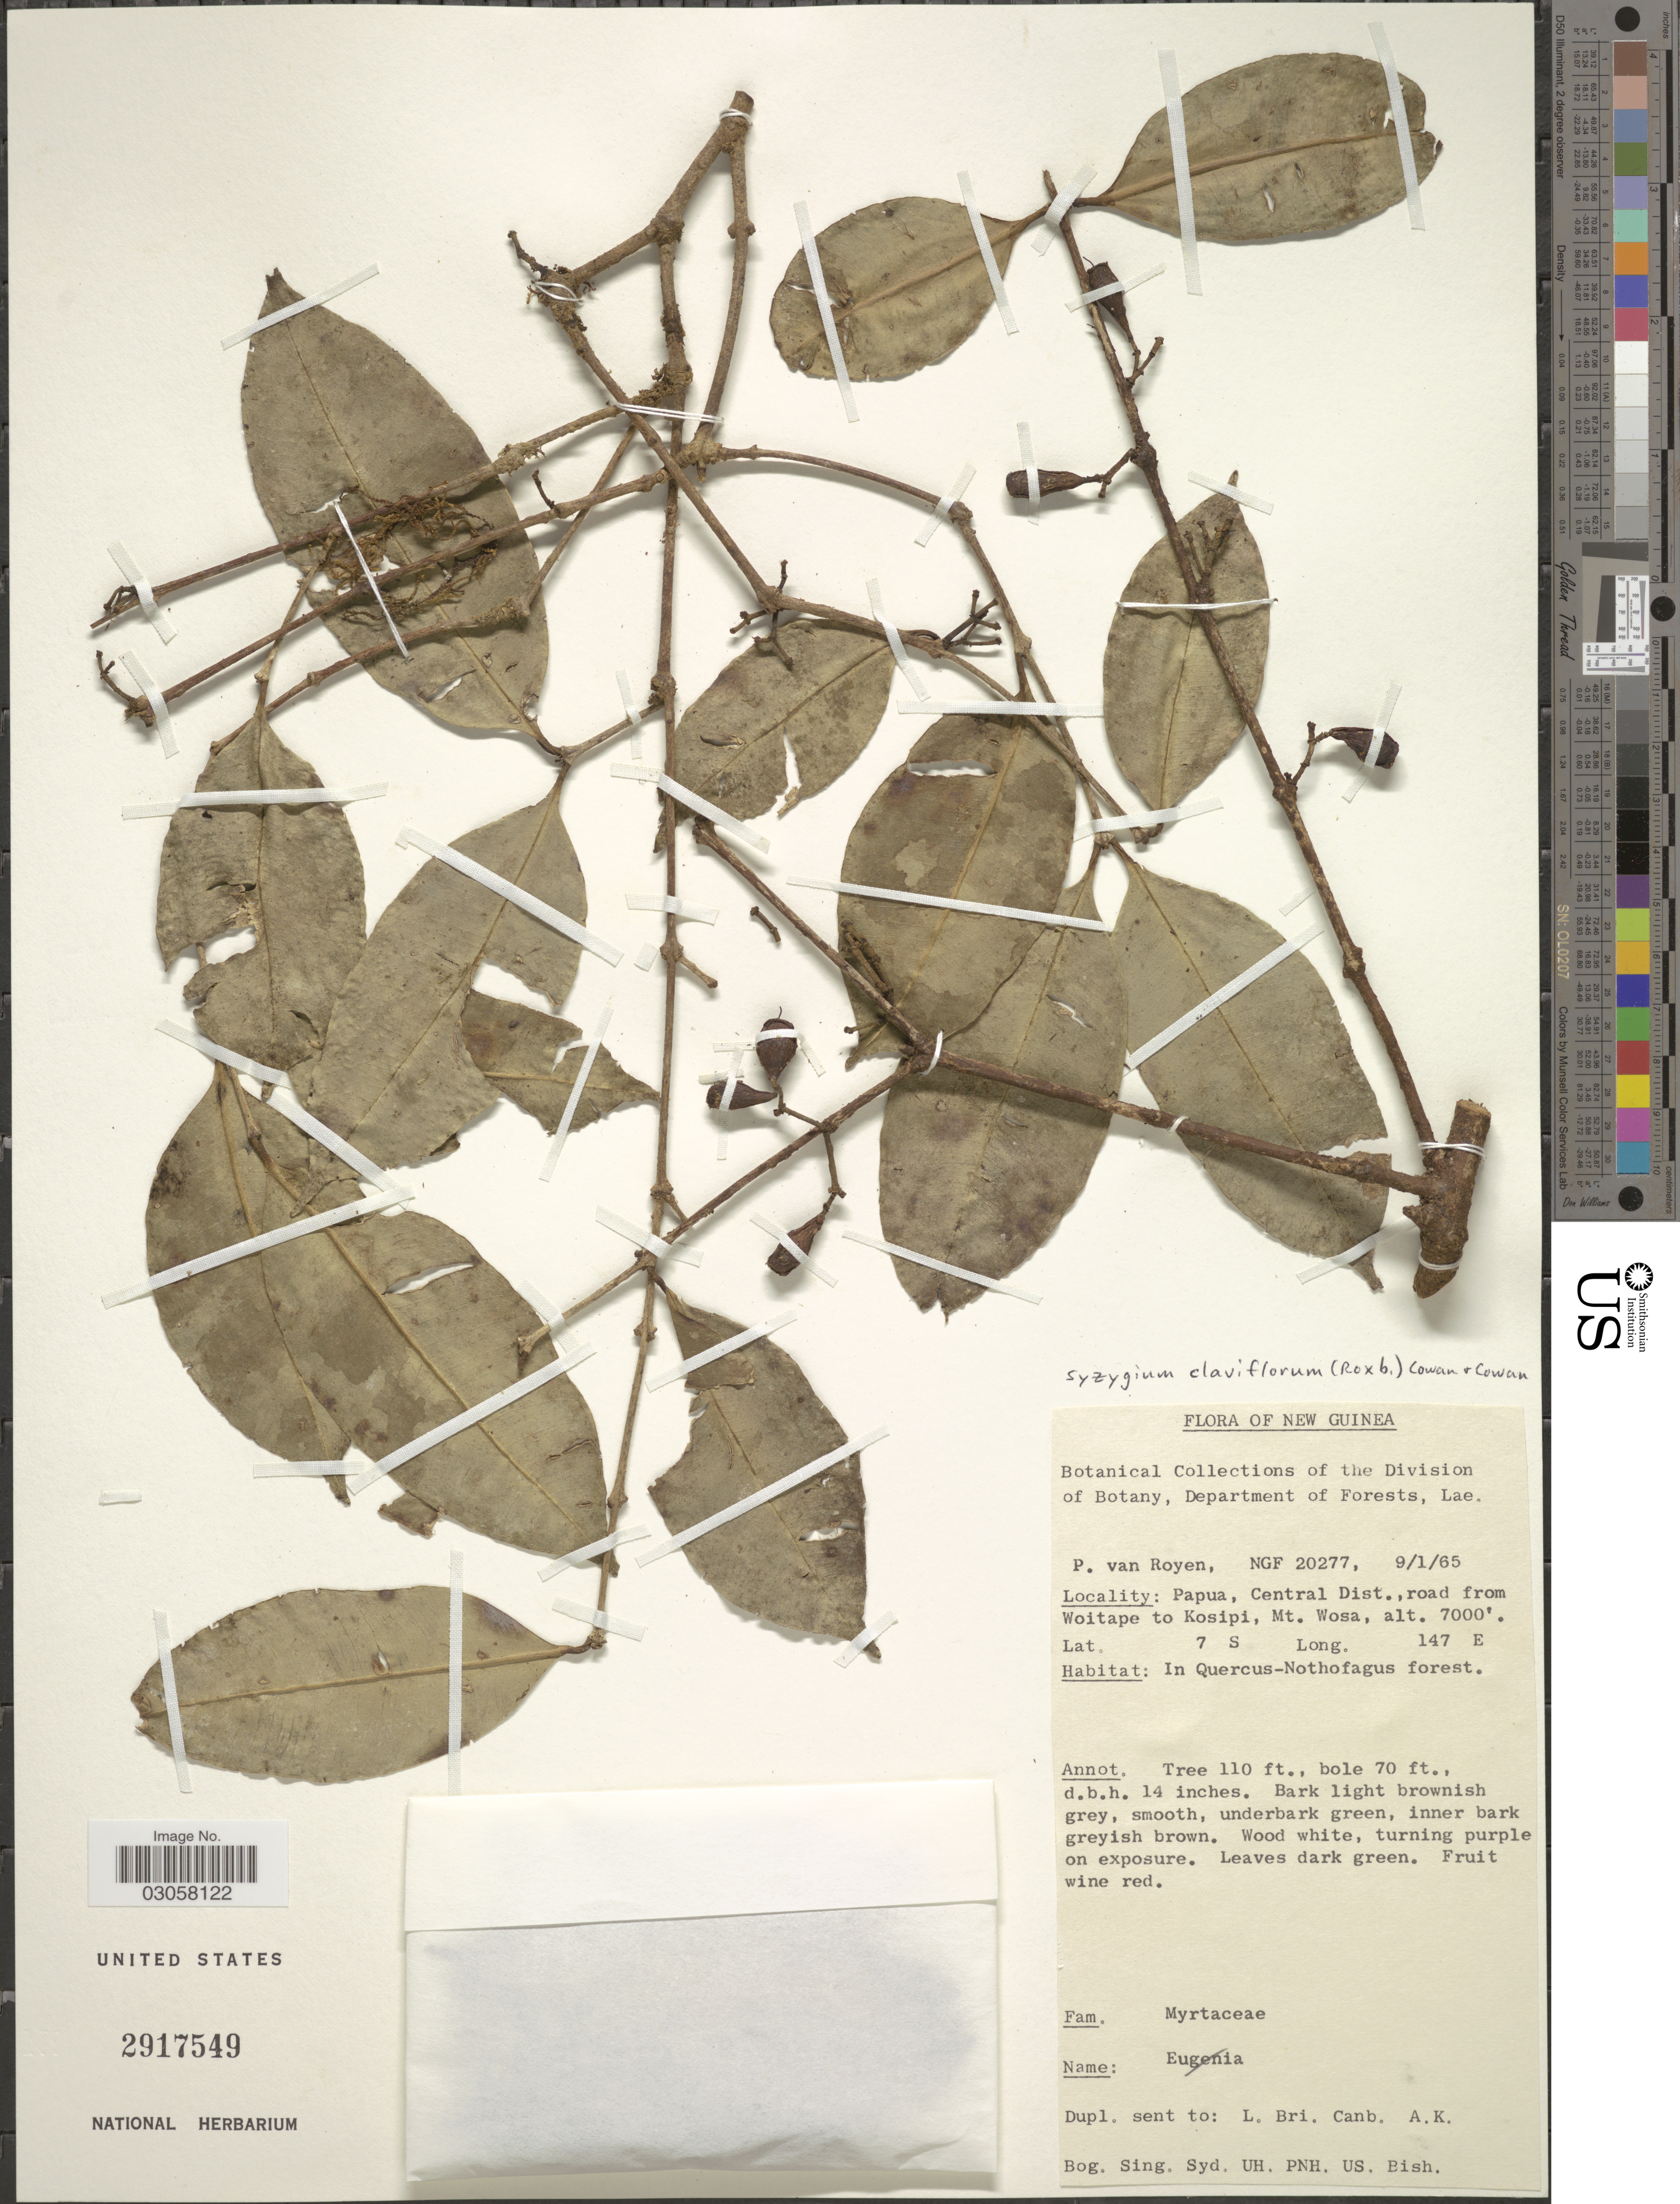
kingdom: Plantae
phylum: Tracheophyta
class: Magnoliopsida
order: Myrtales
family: Myrtaceae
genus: Syzygium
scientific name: Syzygium claviflorum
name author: (Roxb.) Wall. ex Steud.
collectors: P. van Royen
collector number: NGF 20277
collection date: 1965-01-09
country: Papua New Guinea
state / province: Central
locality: New Guinea. Papua, Central Dist., road from Woitape to Kosipi, Mt. Wosa.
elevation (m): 2134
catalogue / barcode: US 2917549